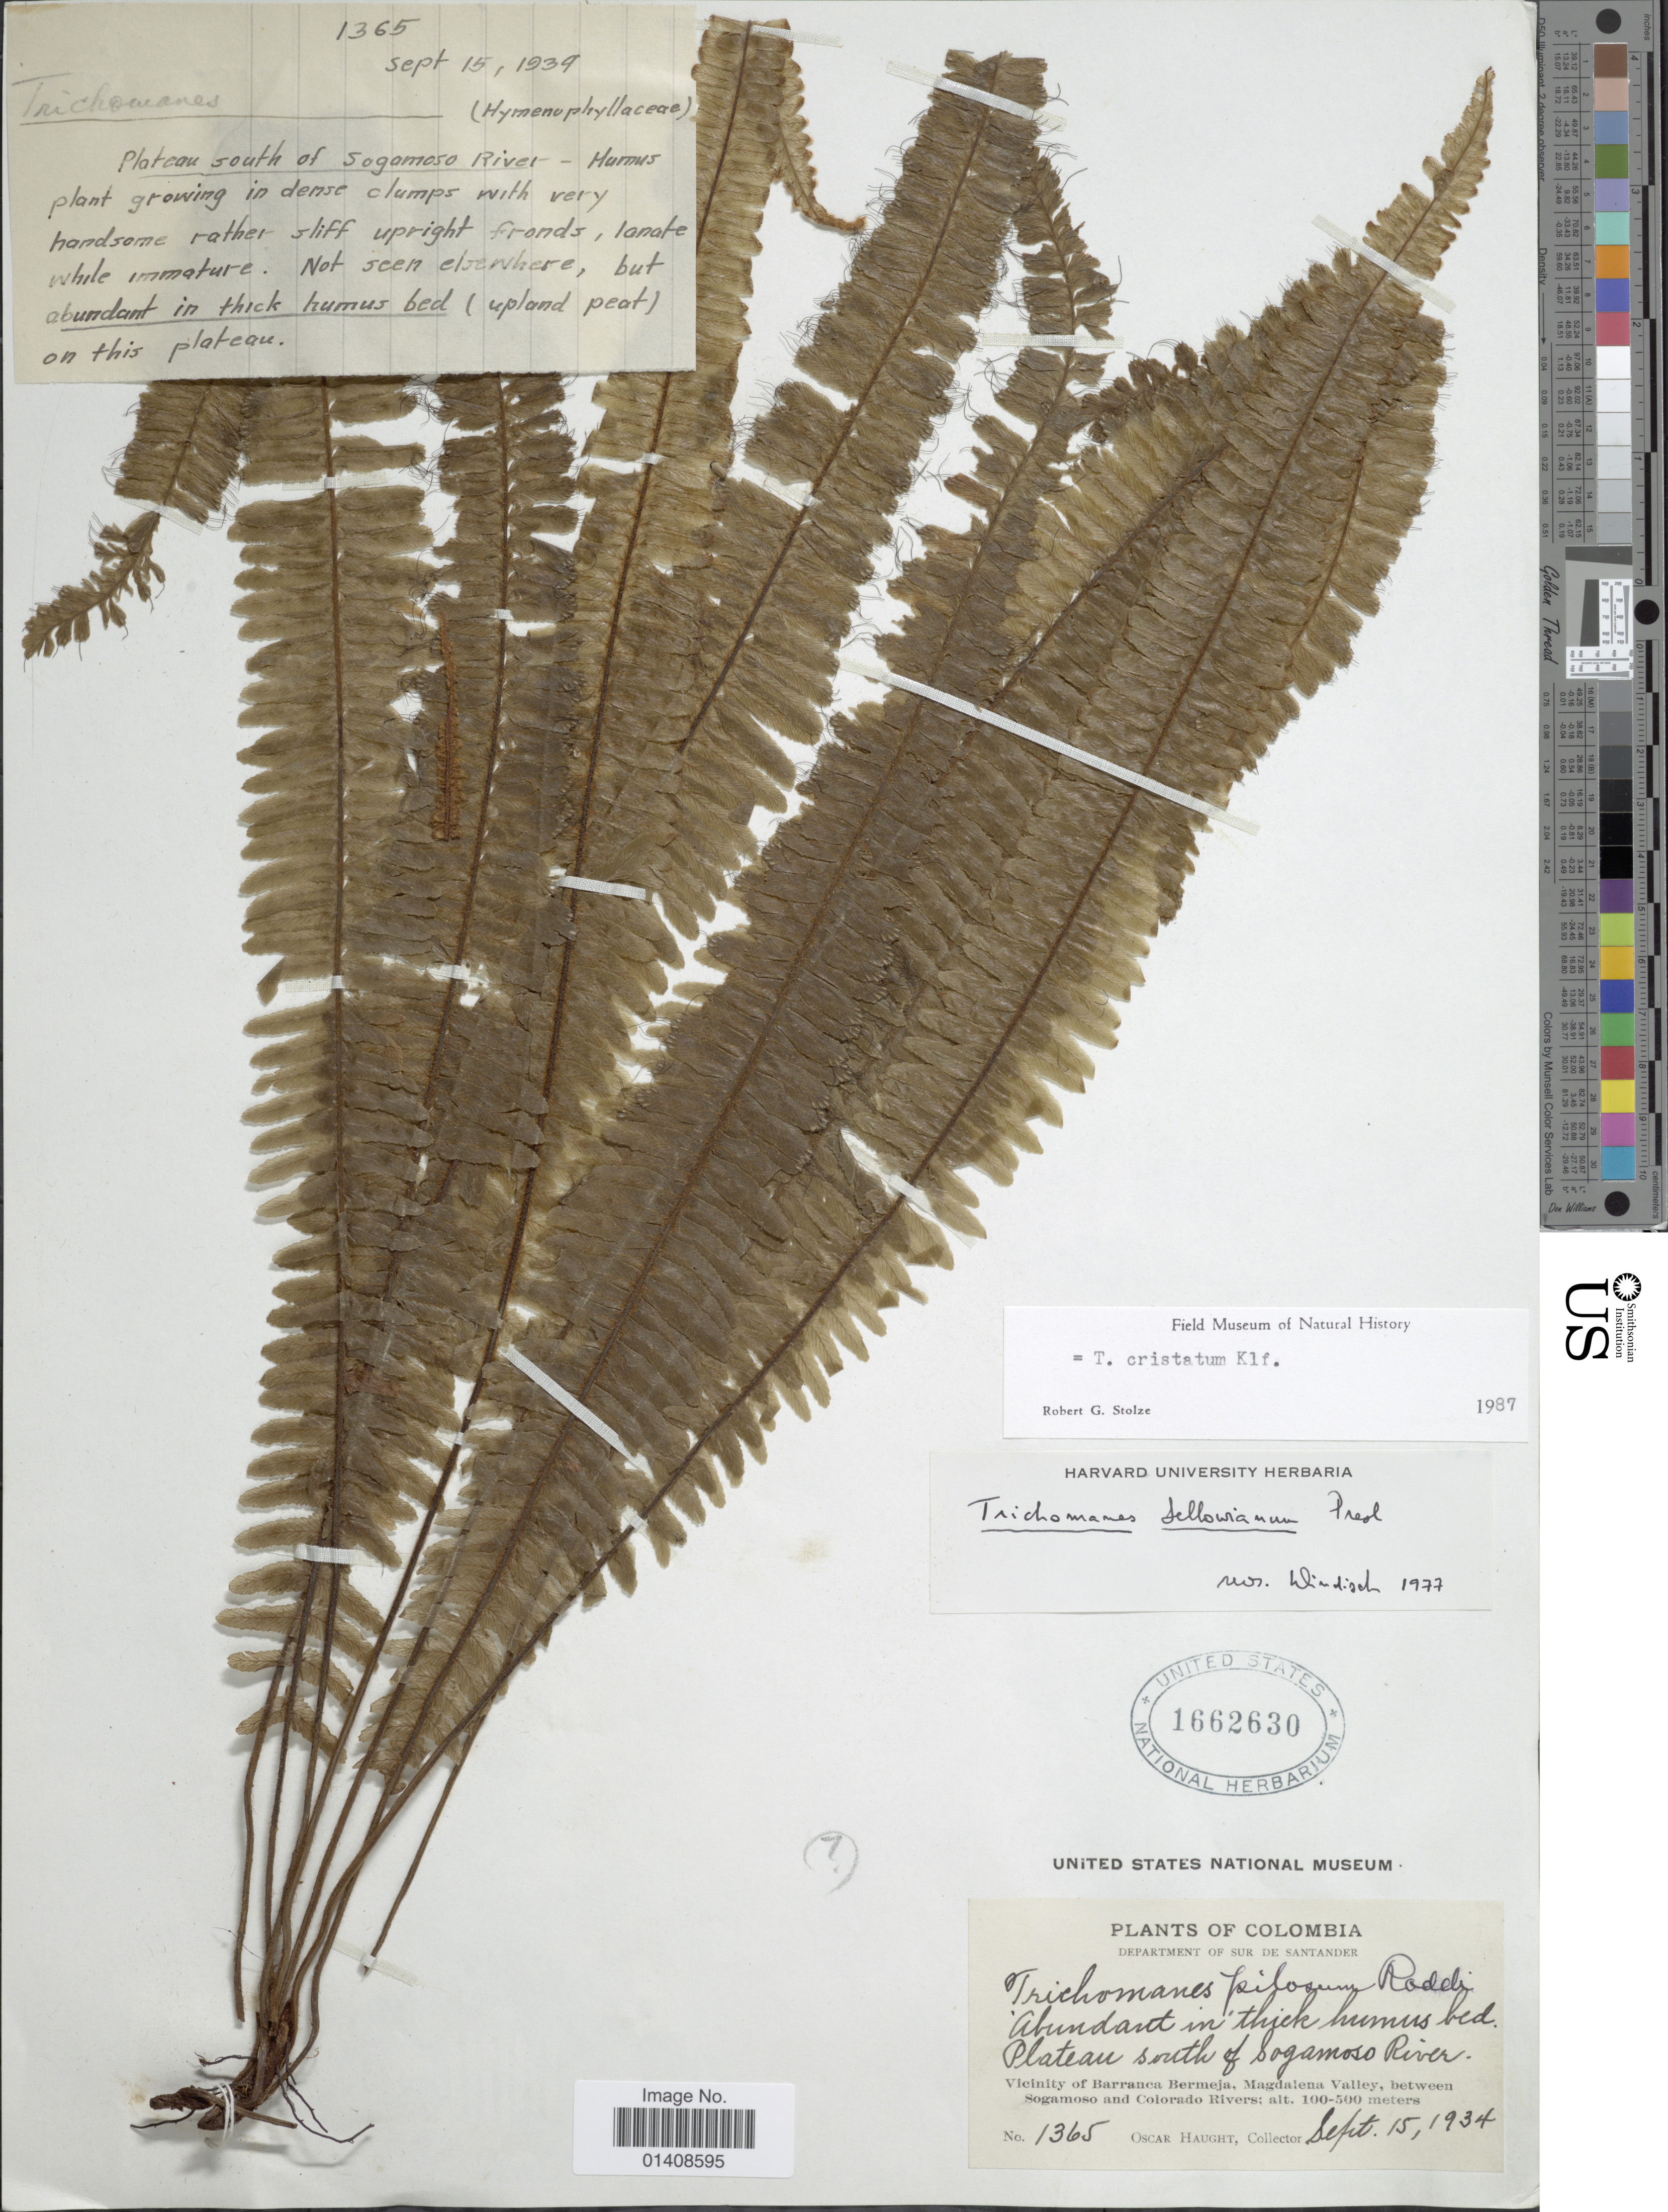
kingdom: Plantae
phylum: Tracheophyta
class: Polypodiopsida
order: Hymenophyllales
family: Hymenophyllaceae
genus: Trichomanes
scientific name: Trichomanes cristatum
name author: Kaulf.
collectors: O. L. Haught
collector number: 1365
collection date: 1934-09-15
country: Colombia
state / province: Santander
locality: Department of Sur De Santander, Vicinity of Barranca Bermeja, Magdalena Valley, between Sogamoso and Colorado Rivers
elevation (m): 100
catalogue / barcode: US 1662630